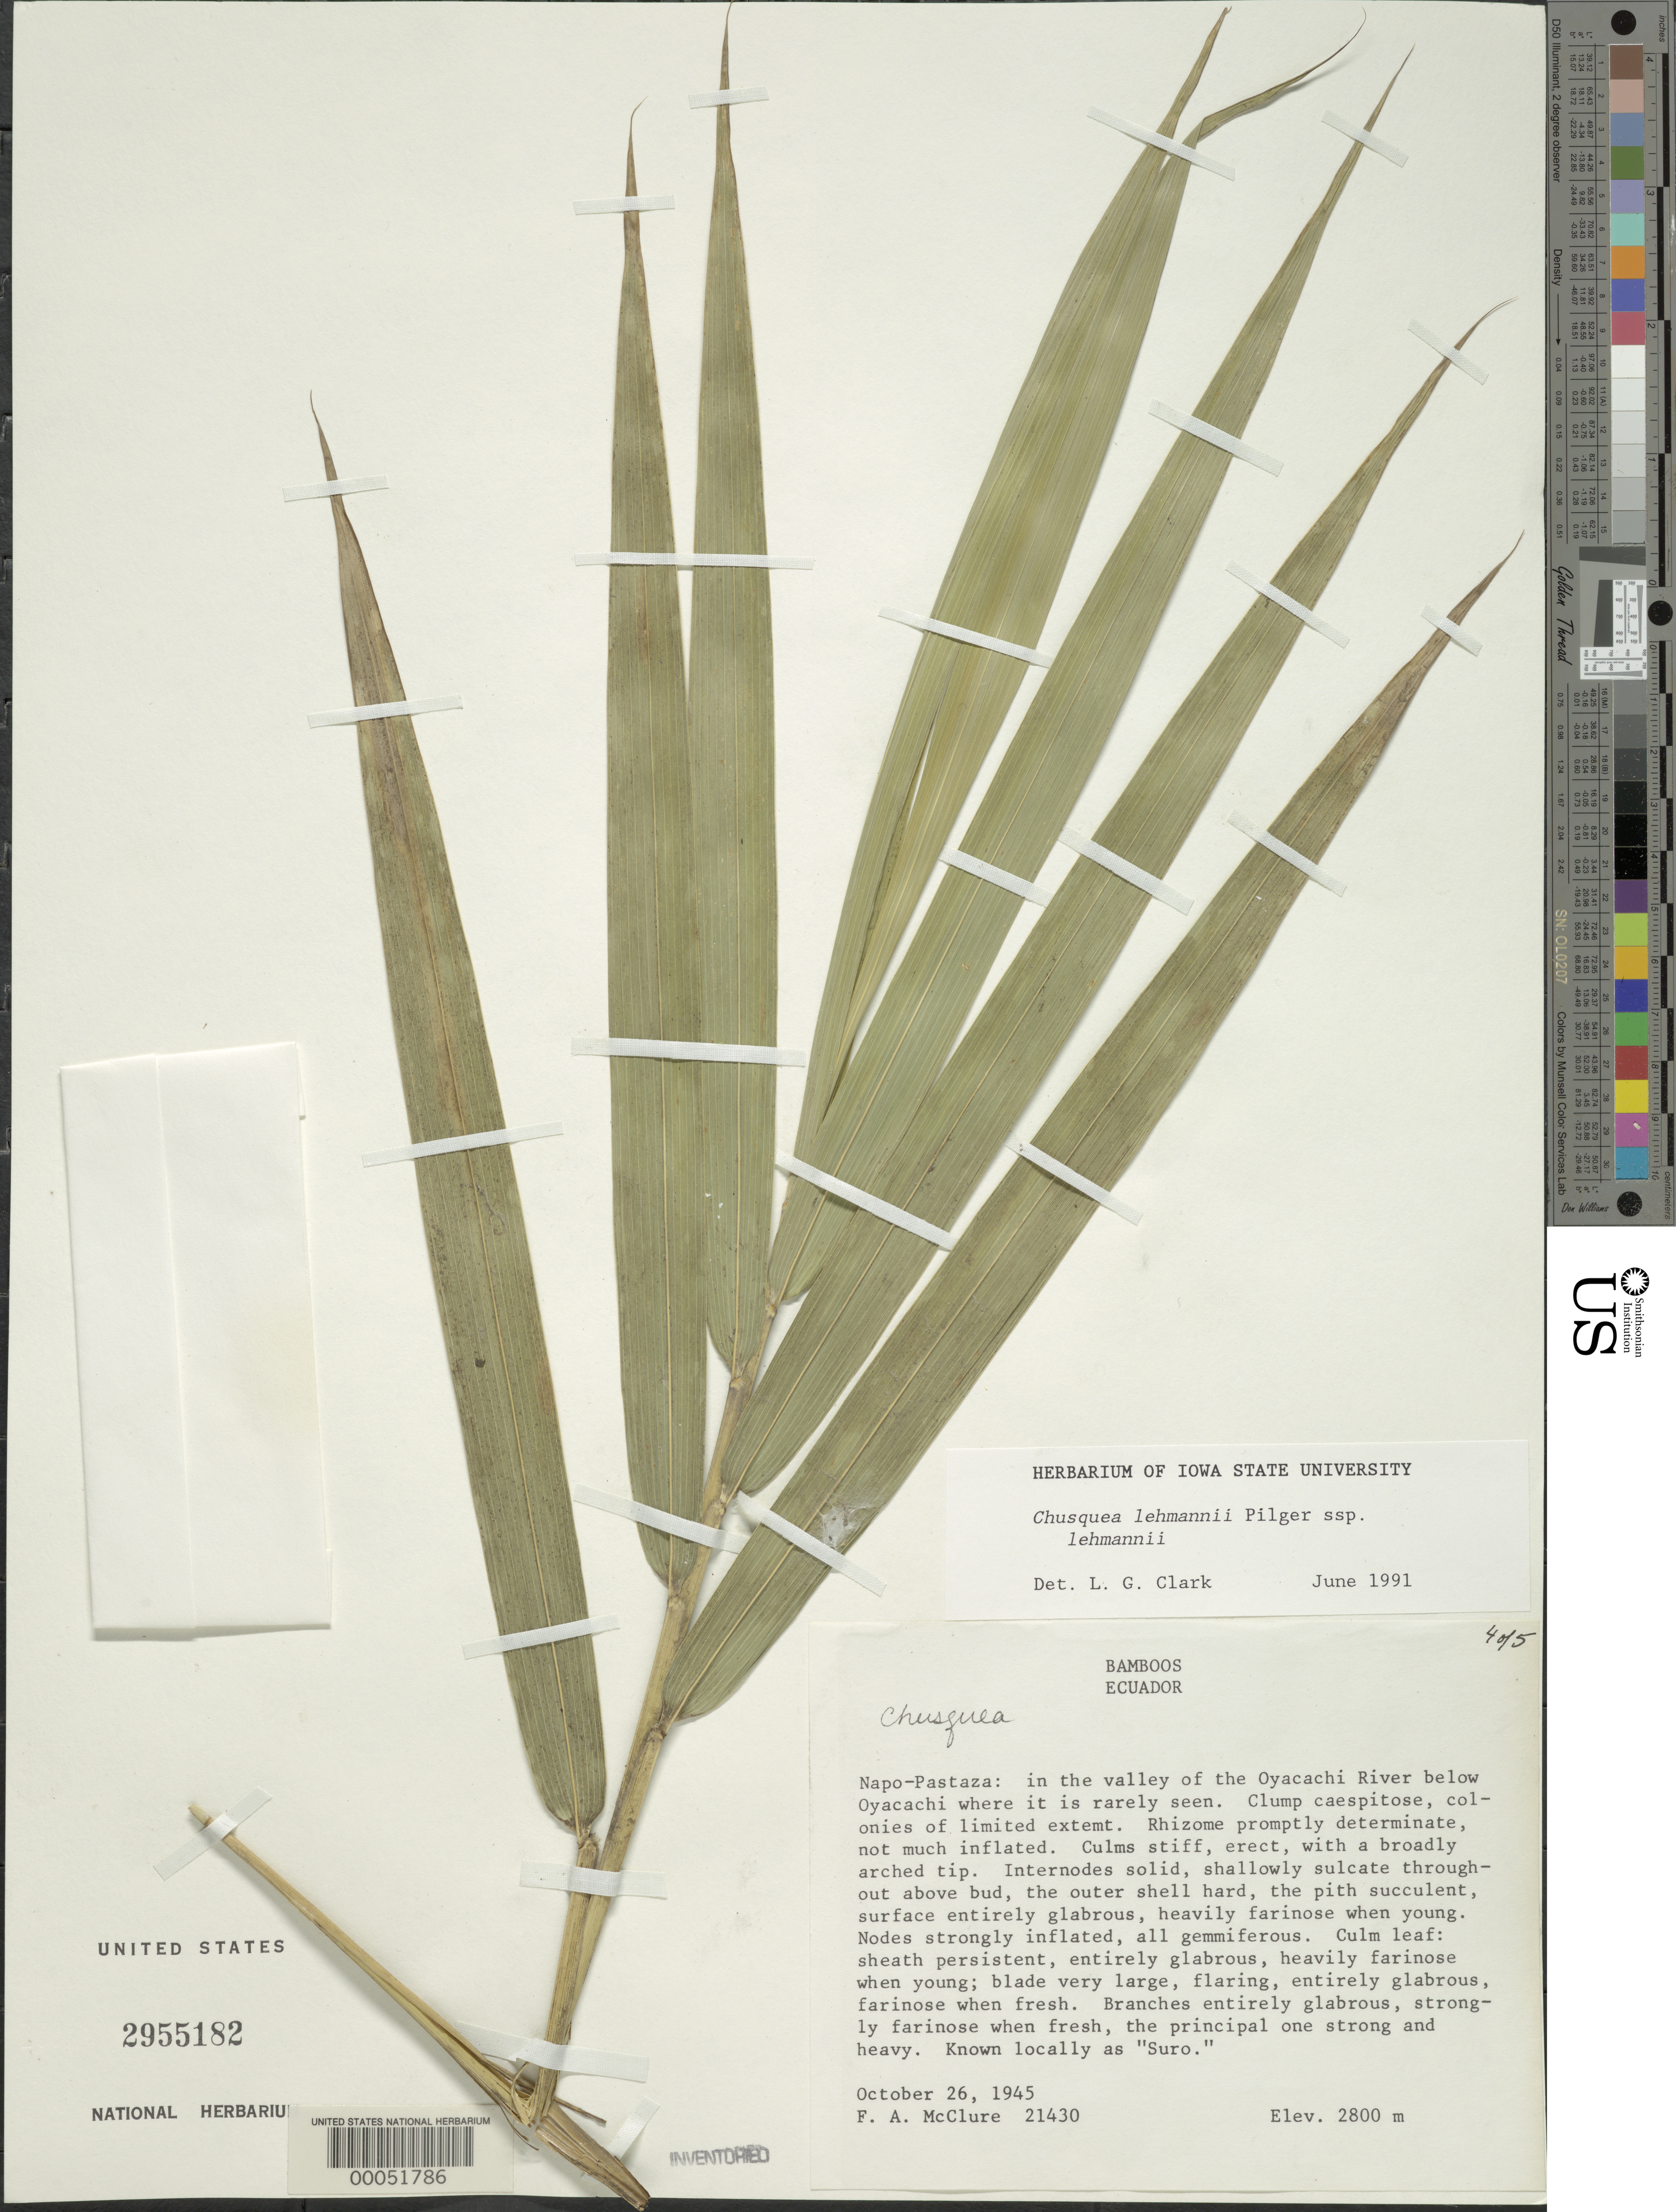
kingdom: Plantae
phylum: Tracheophyta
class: Liliopsida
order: Poales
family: Poaceae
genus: Chusquea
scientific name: Chusquea lehmannii subsp. lehmannii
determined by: Clark, Lynn G., (ISC), Iowa State University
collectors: F. A. McClure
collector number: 21430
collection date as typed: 26 Oct 1945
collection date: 1945-10-26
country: Ecuador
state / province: Napo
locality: Oyacachi River, Prov. of Napo-pastaza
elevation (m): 2800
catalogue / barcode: US 2955182